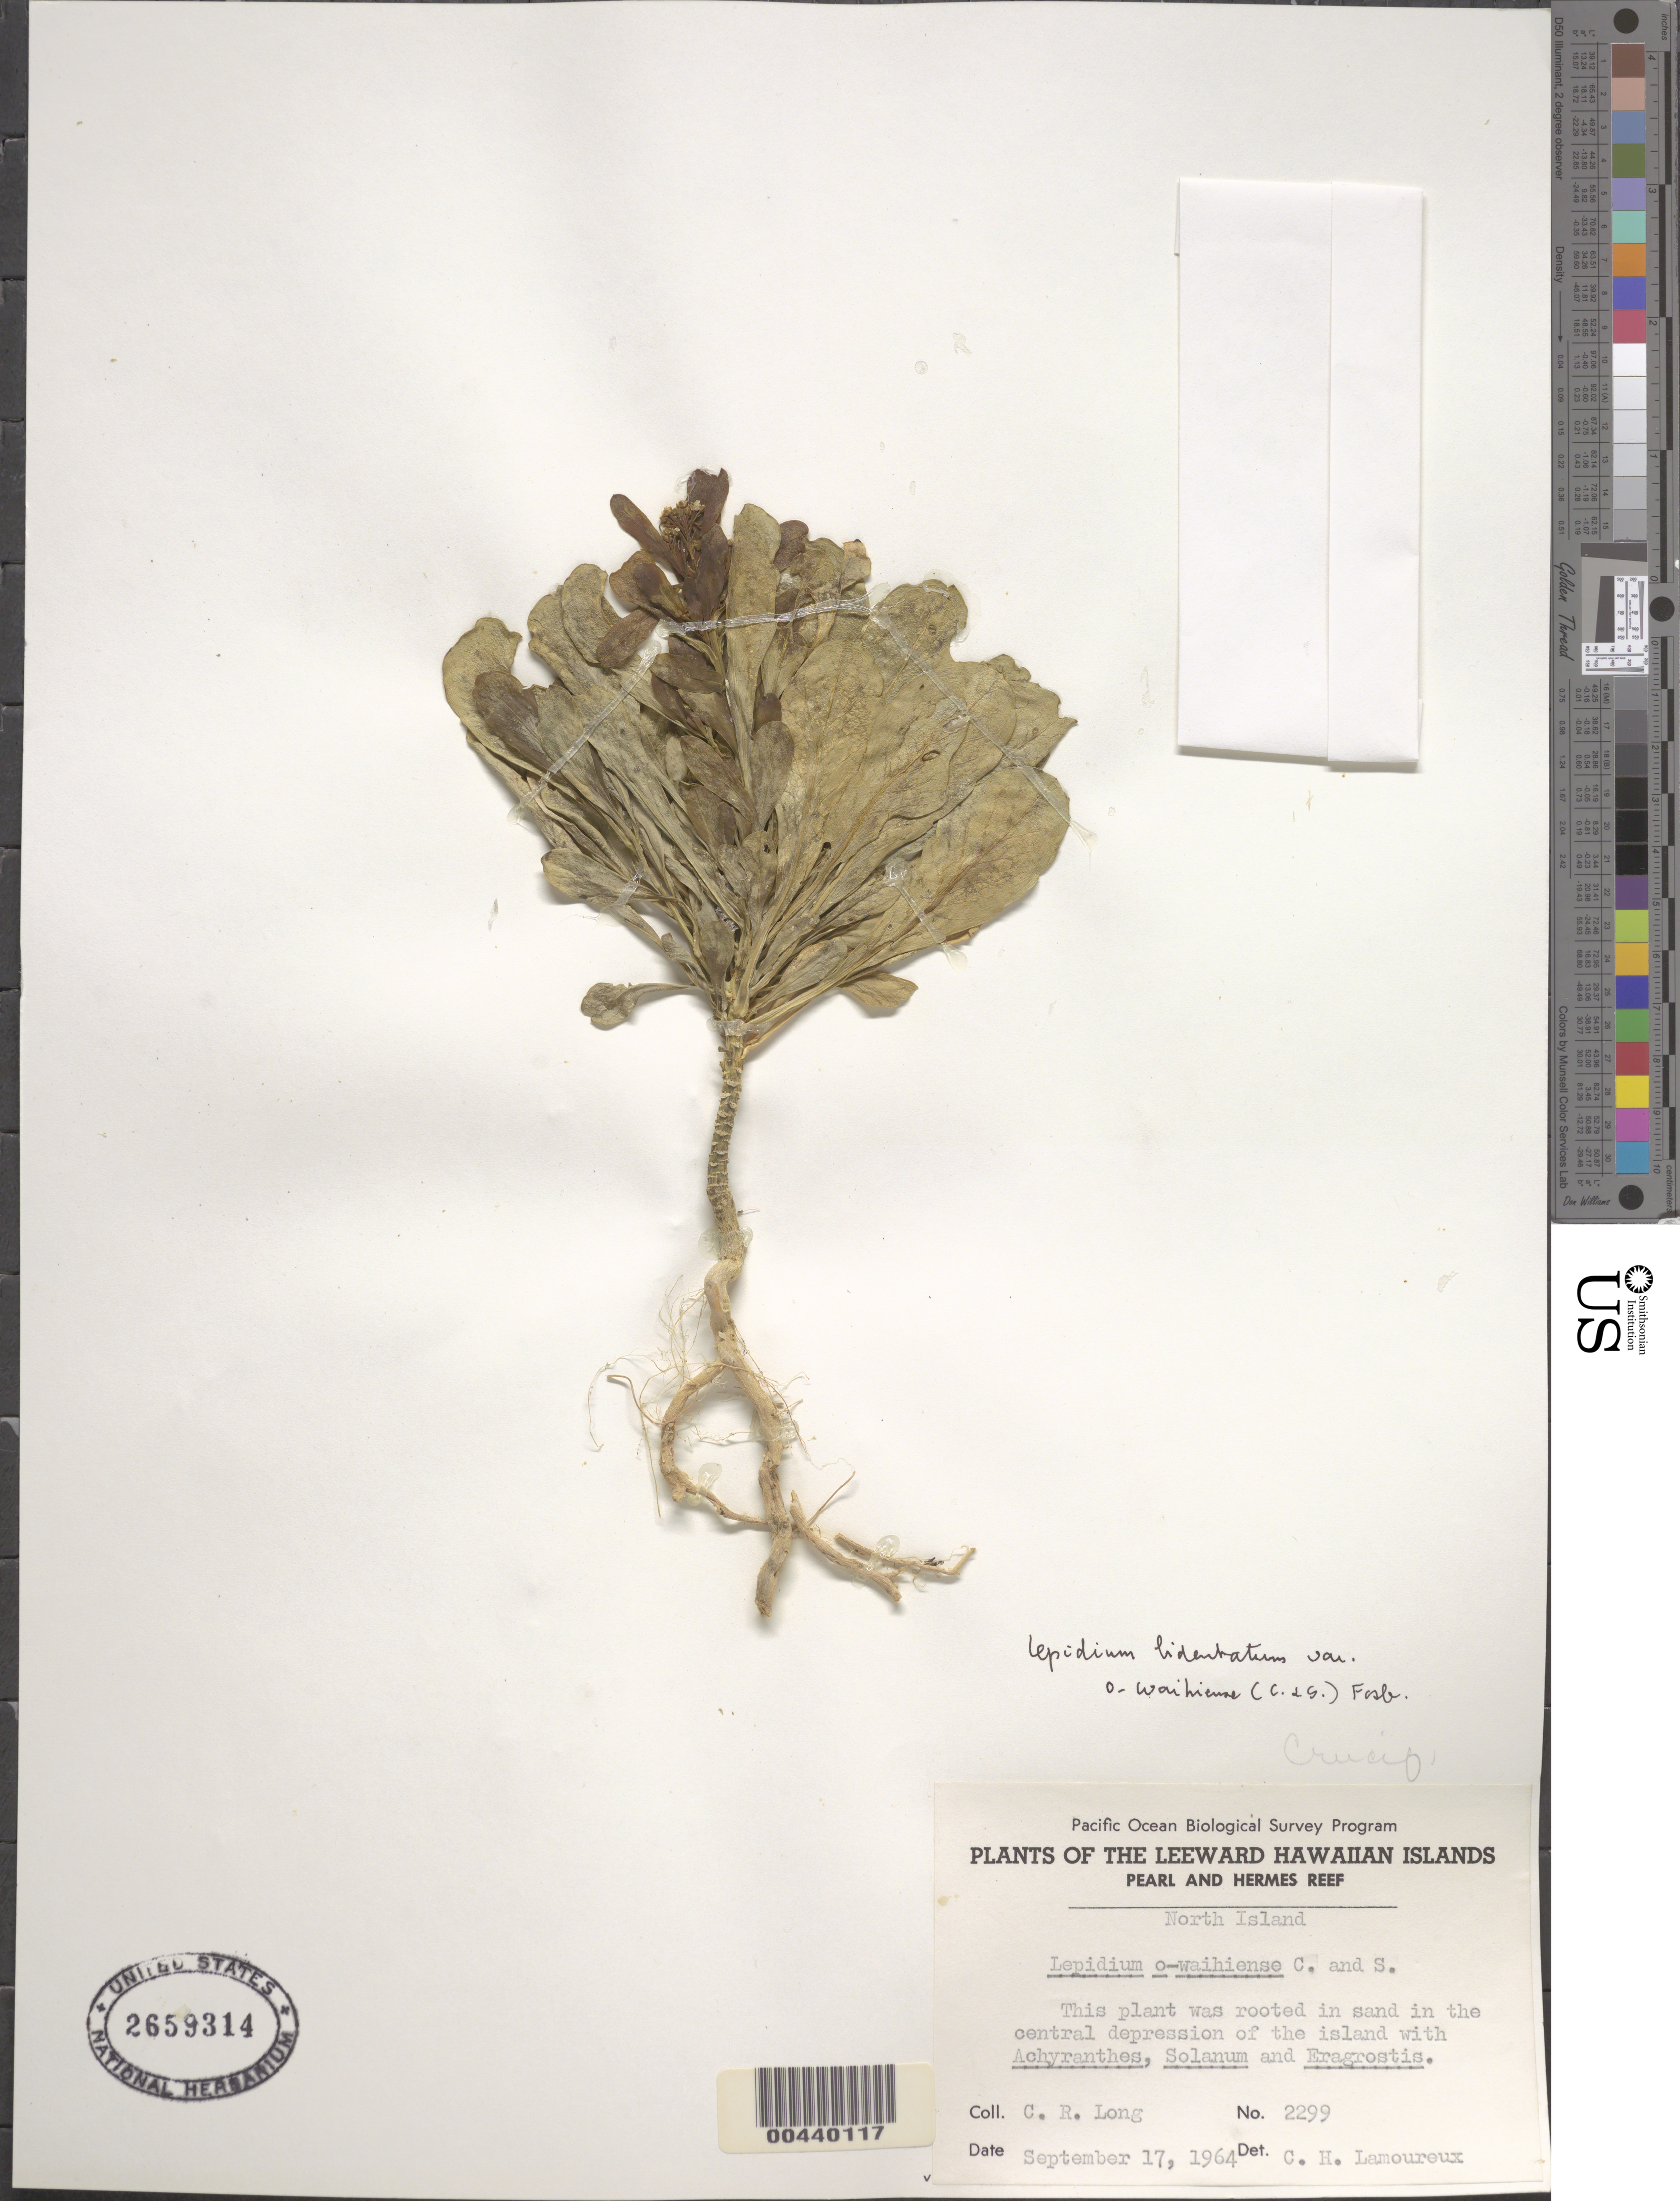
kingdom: Plantae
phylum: Tracheophyta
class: Magnoliopsida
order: Brassicales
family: Brassicaceae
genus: Lepidium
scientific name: Lepidium owaihiense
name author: Cham. & Schltdl.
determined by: Al-Shehbaz, I. A., (MO), Missouri Botanical Garden (UNITED STATES)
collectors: C. Long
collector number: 2299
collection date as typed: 17 Sep 1964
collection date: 1964-09-17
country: United States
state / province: Hawaii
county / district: Honolulu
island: Pearl and Hermes Atoll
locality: North Islet, central depression of island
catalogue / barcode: US 2659314